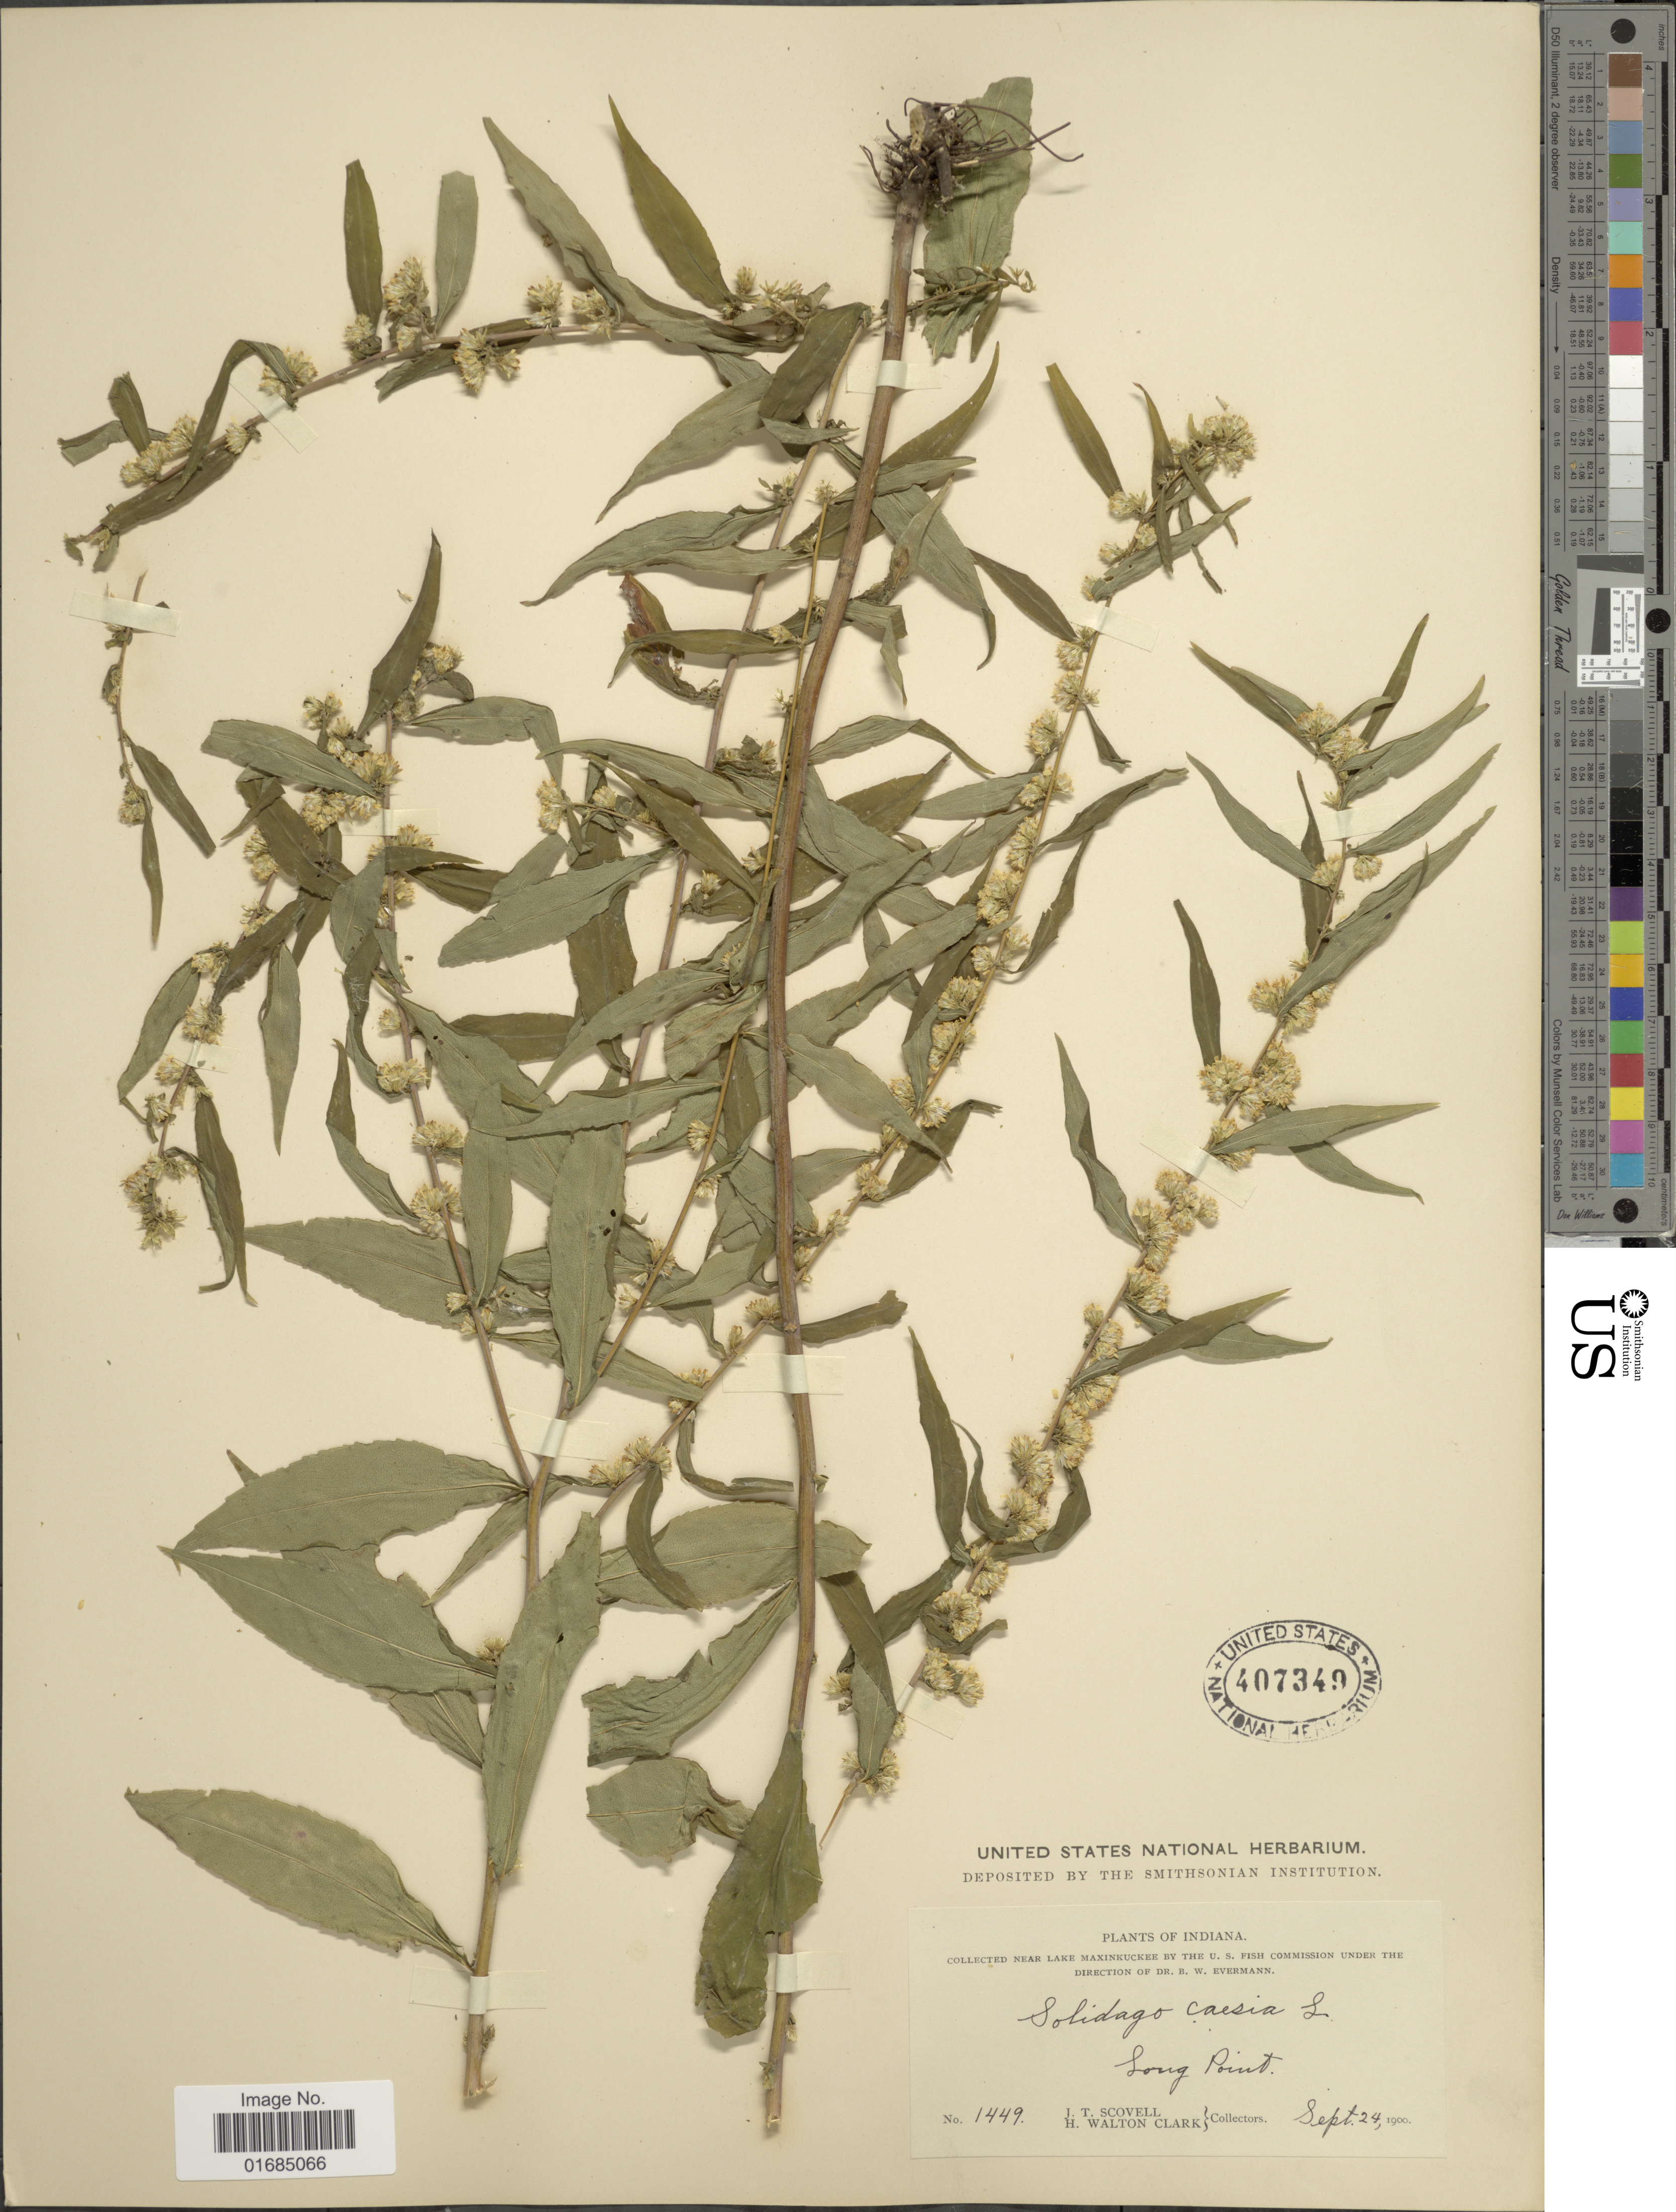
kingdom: Plantae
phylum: Tracheophyta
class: Magnoliopsida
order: Asterales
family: Asteraceae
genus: Solidago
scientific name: Solidago caesia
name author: L.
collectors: J. T. Scovell & H. W. Clark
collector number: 1449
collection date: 1900-09-24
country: United States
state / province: Indiana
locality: Song Point.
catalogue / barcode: US 407349